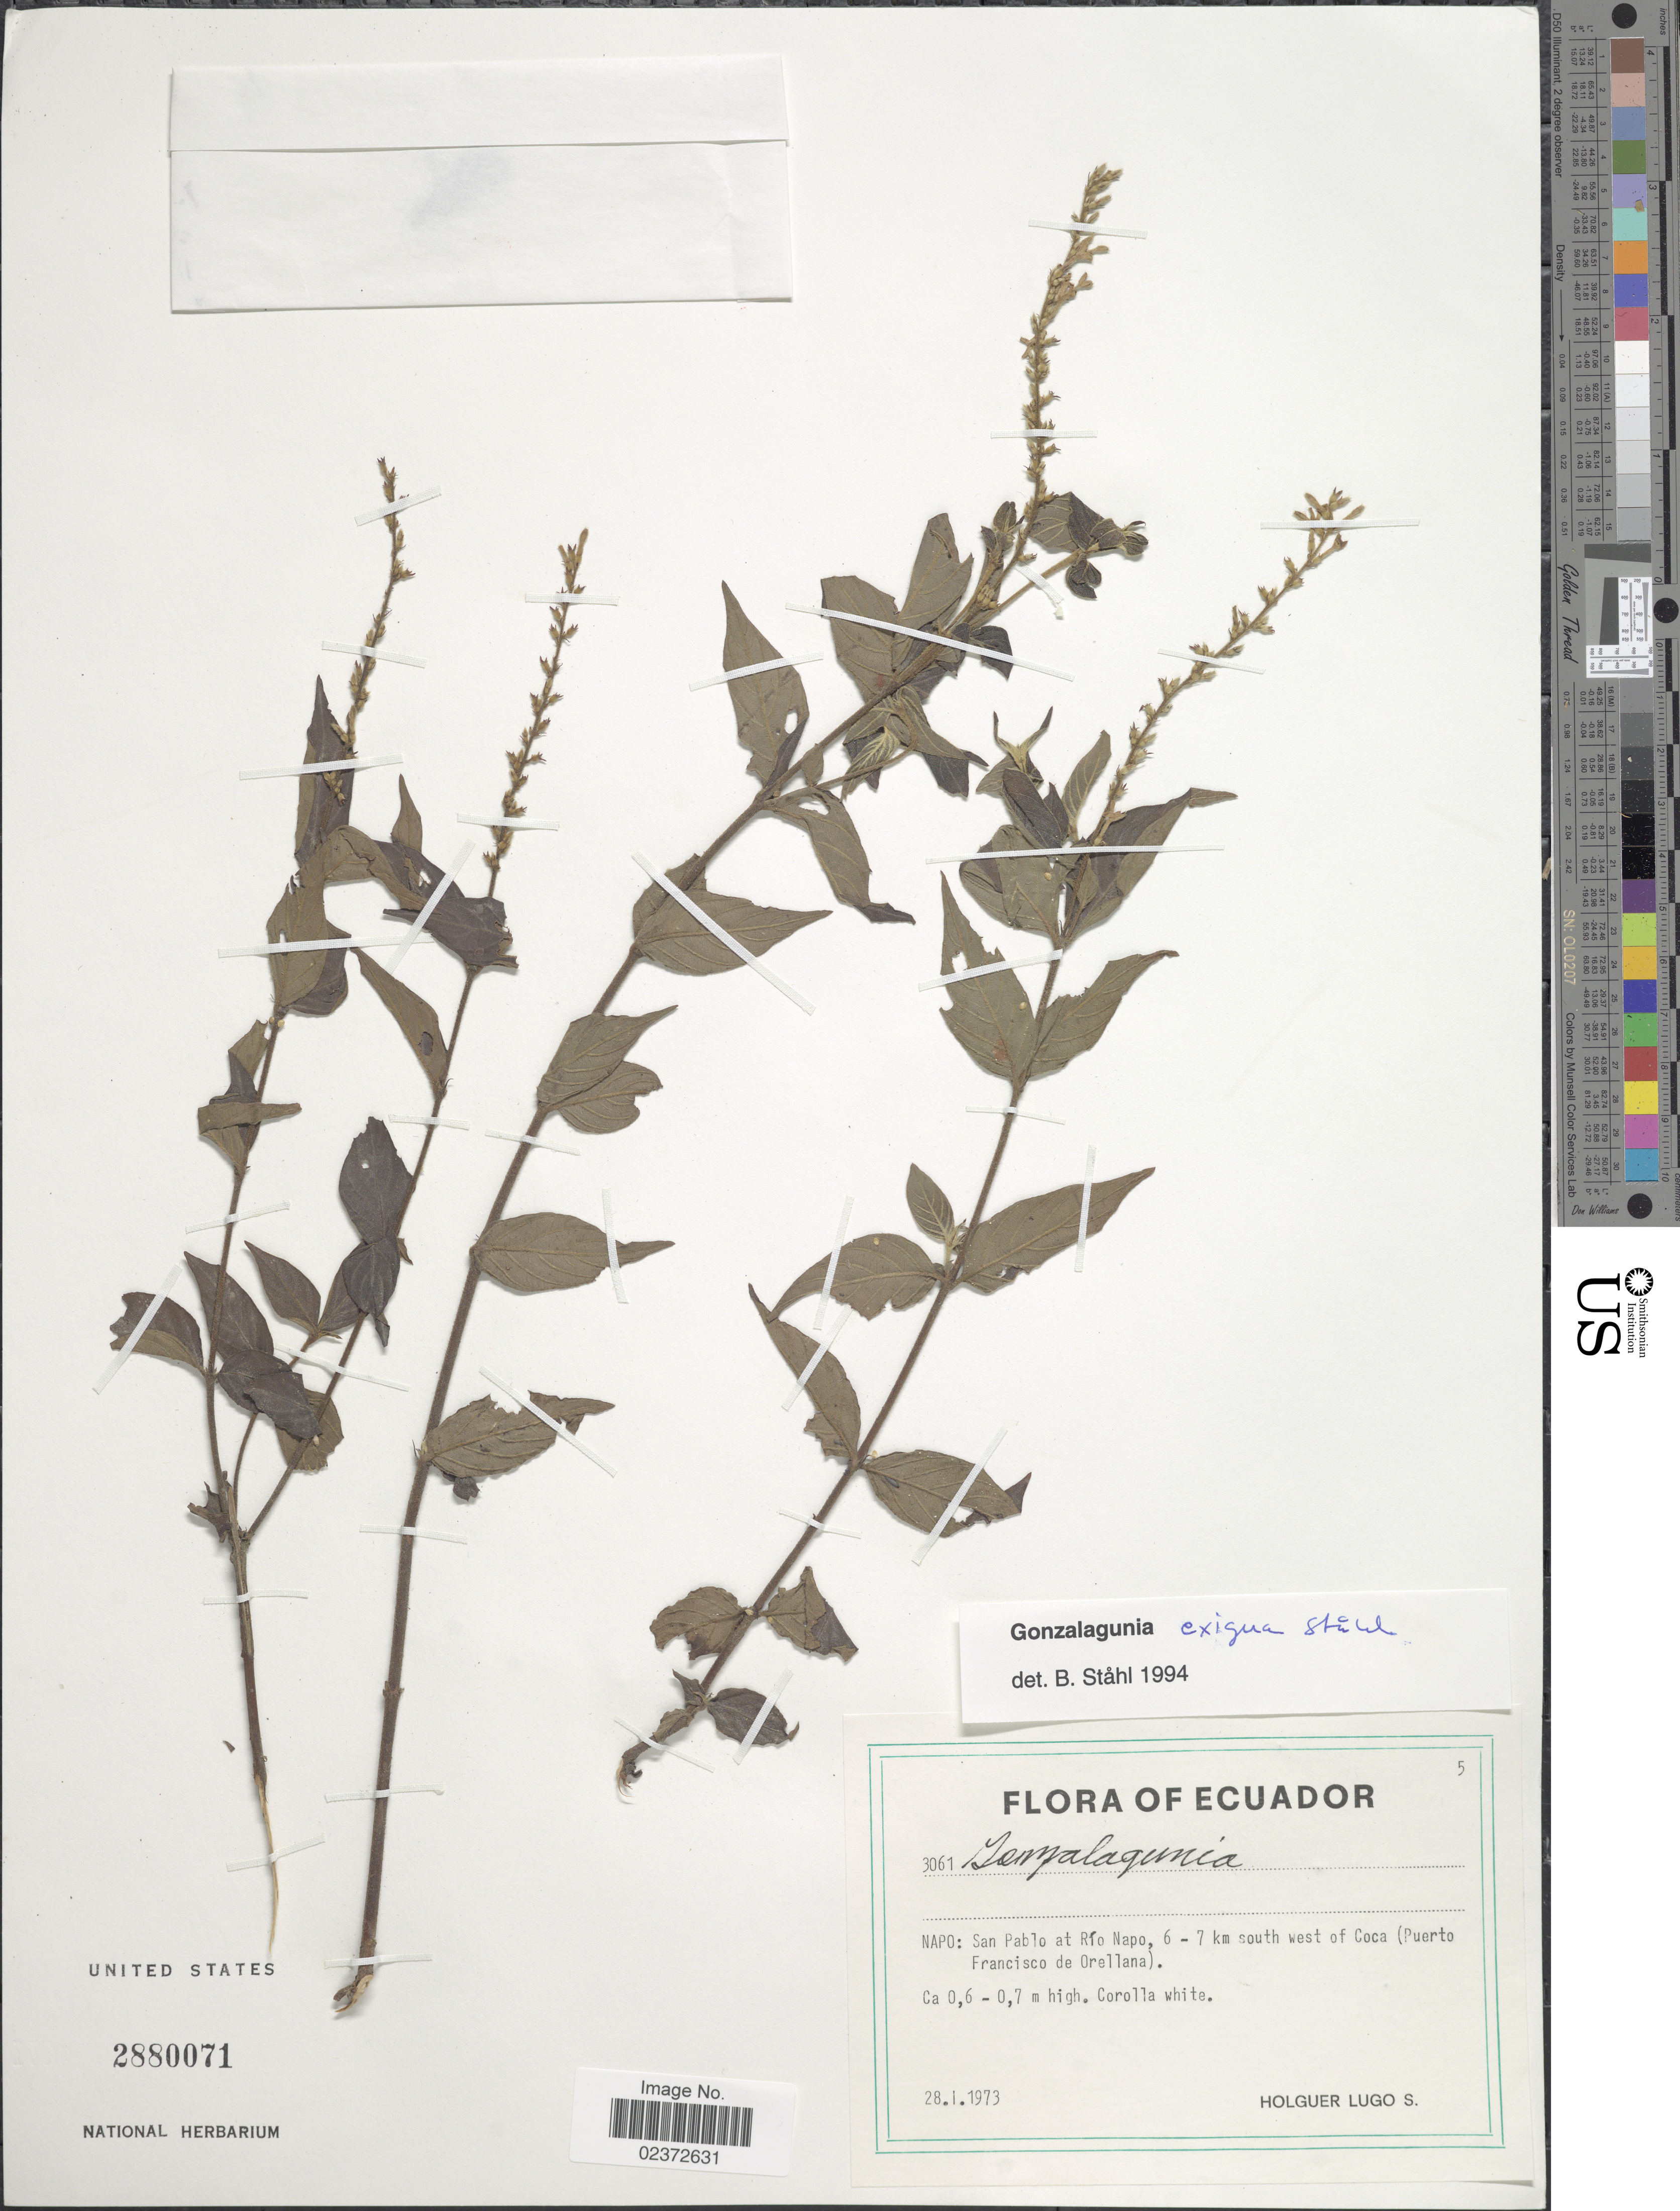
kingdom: Plantae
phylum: Tracheophyta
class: Magnoliopsida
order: Gentianales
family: Rubiaceae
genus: Gonzalagunia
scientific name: Gonzalagunia exigua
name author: B. Ståhl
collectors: H. Lugo S.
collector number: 3061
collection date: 1973-01-28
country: Ecuador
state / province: Napo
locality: San pablo at Rio Napo, 6-7 km south west of Coca (Puerto Francisco de Orellana)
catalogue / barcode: US 2880071